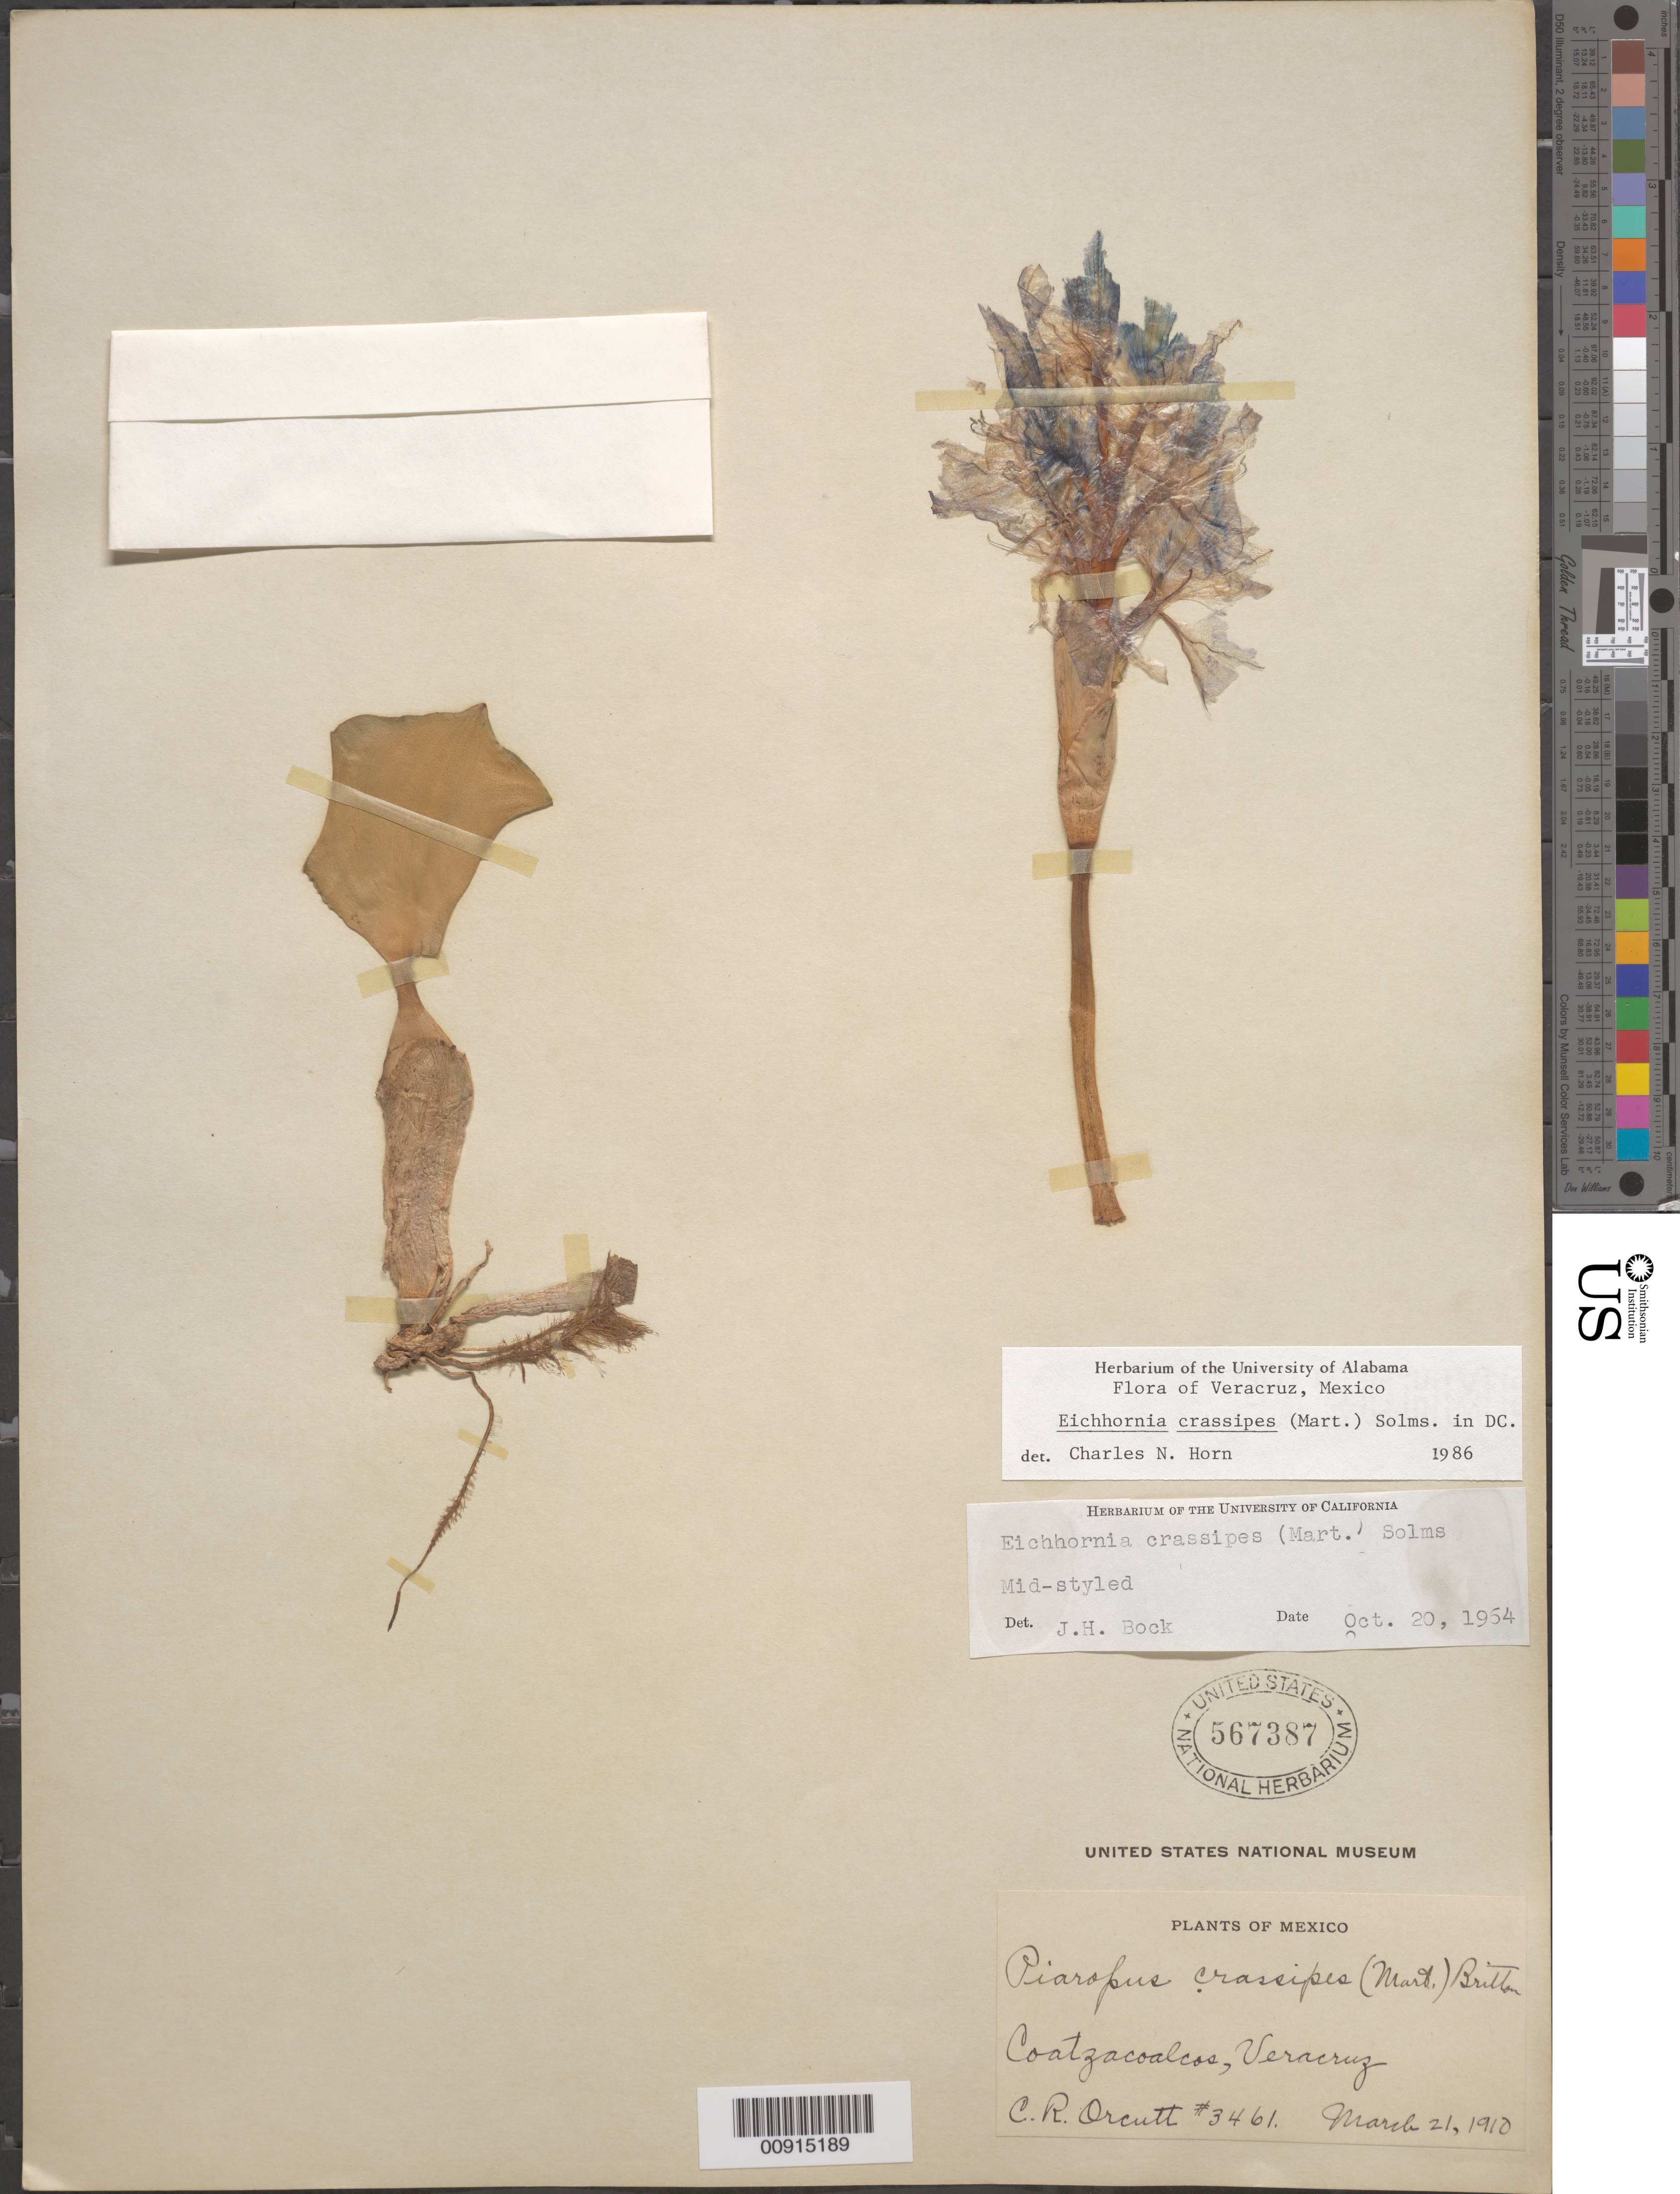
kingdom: Plantae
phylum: Tracheophyta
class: Liliopsida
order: Commelinales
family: Pontederiaceae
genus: Eichhornia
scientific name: Eichhornia crassipes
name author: (Mart.) Solms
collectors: C. R. Orcutt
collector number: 3461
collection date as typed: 21 Mar 1910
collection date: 1910-03-21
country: Mexico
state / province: Veracruz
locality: Coatzacoalcos, Veracruz.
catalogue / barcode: US 567387